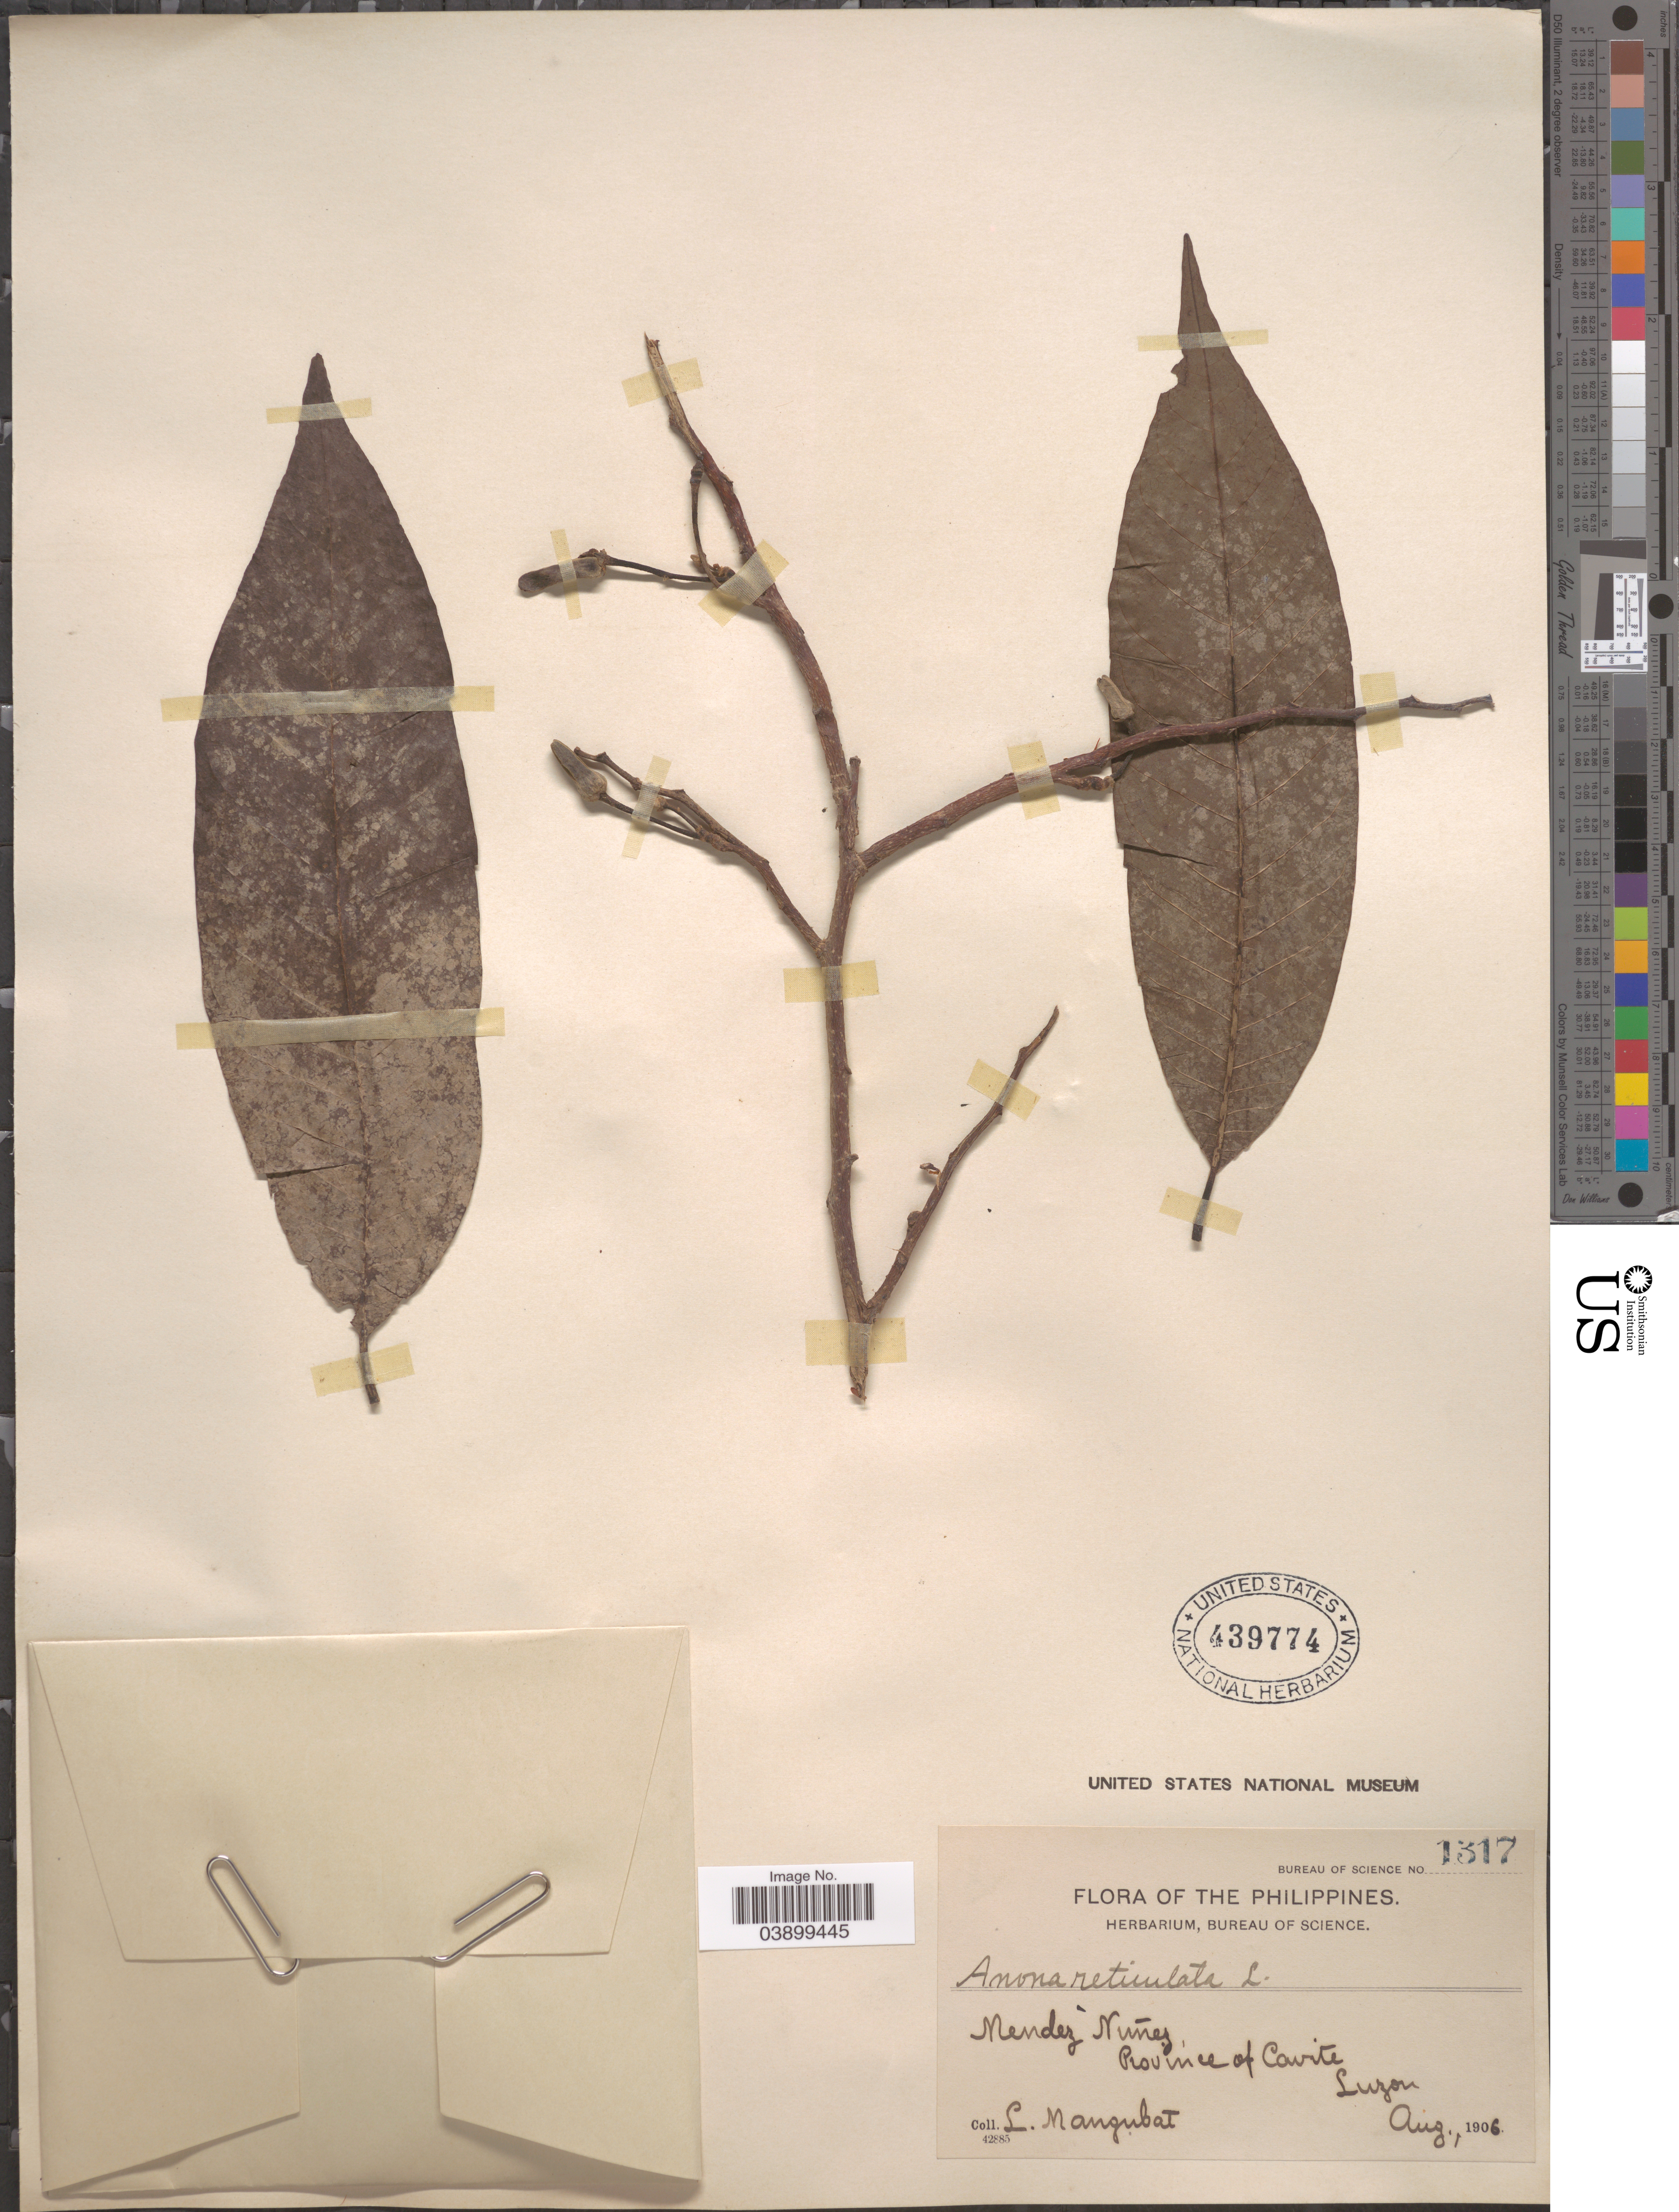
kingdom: Plantae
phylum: Tracheophyta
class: Magnoliopsida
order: Magnoliales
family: Annonaceae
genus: Annona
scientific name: Annona reticulata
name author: L.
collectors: L. Mangubat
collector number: Bureau of Science 1317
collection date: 1906-08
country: Philippines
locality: Mendez Núnez, Province of Cavite. Luzon.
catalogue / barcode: US 439774